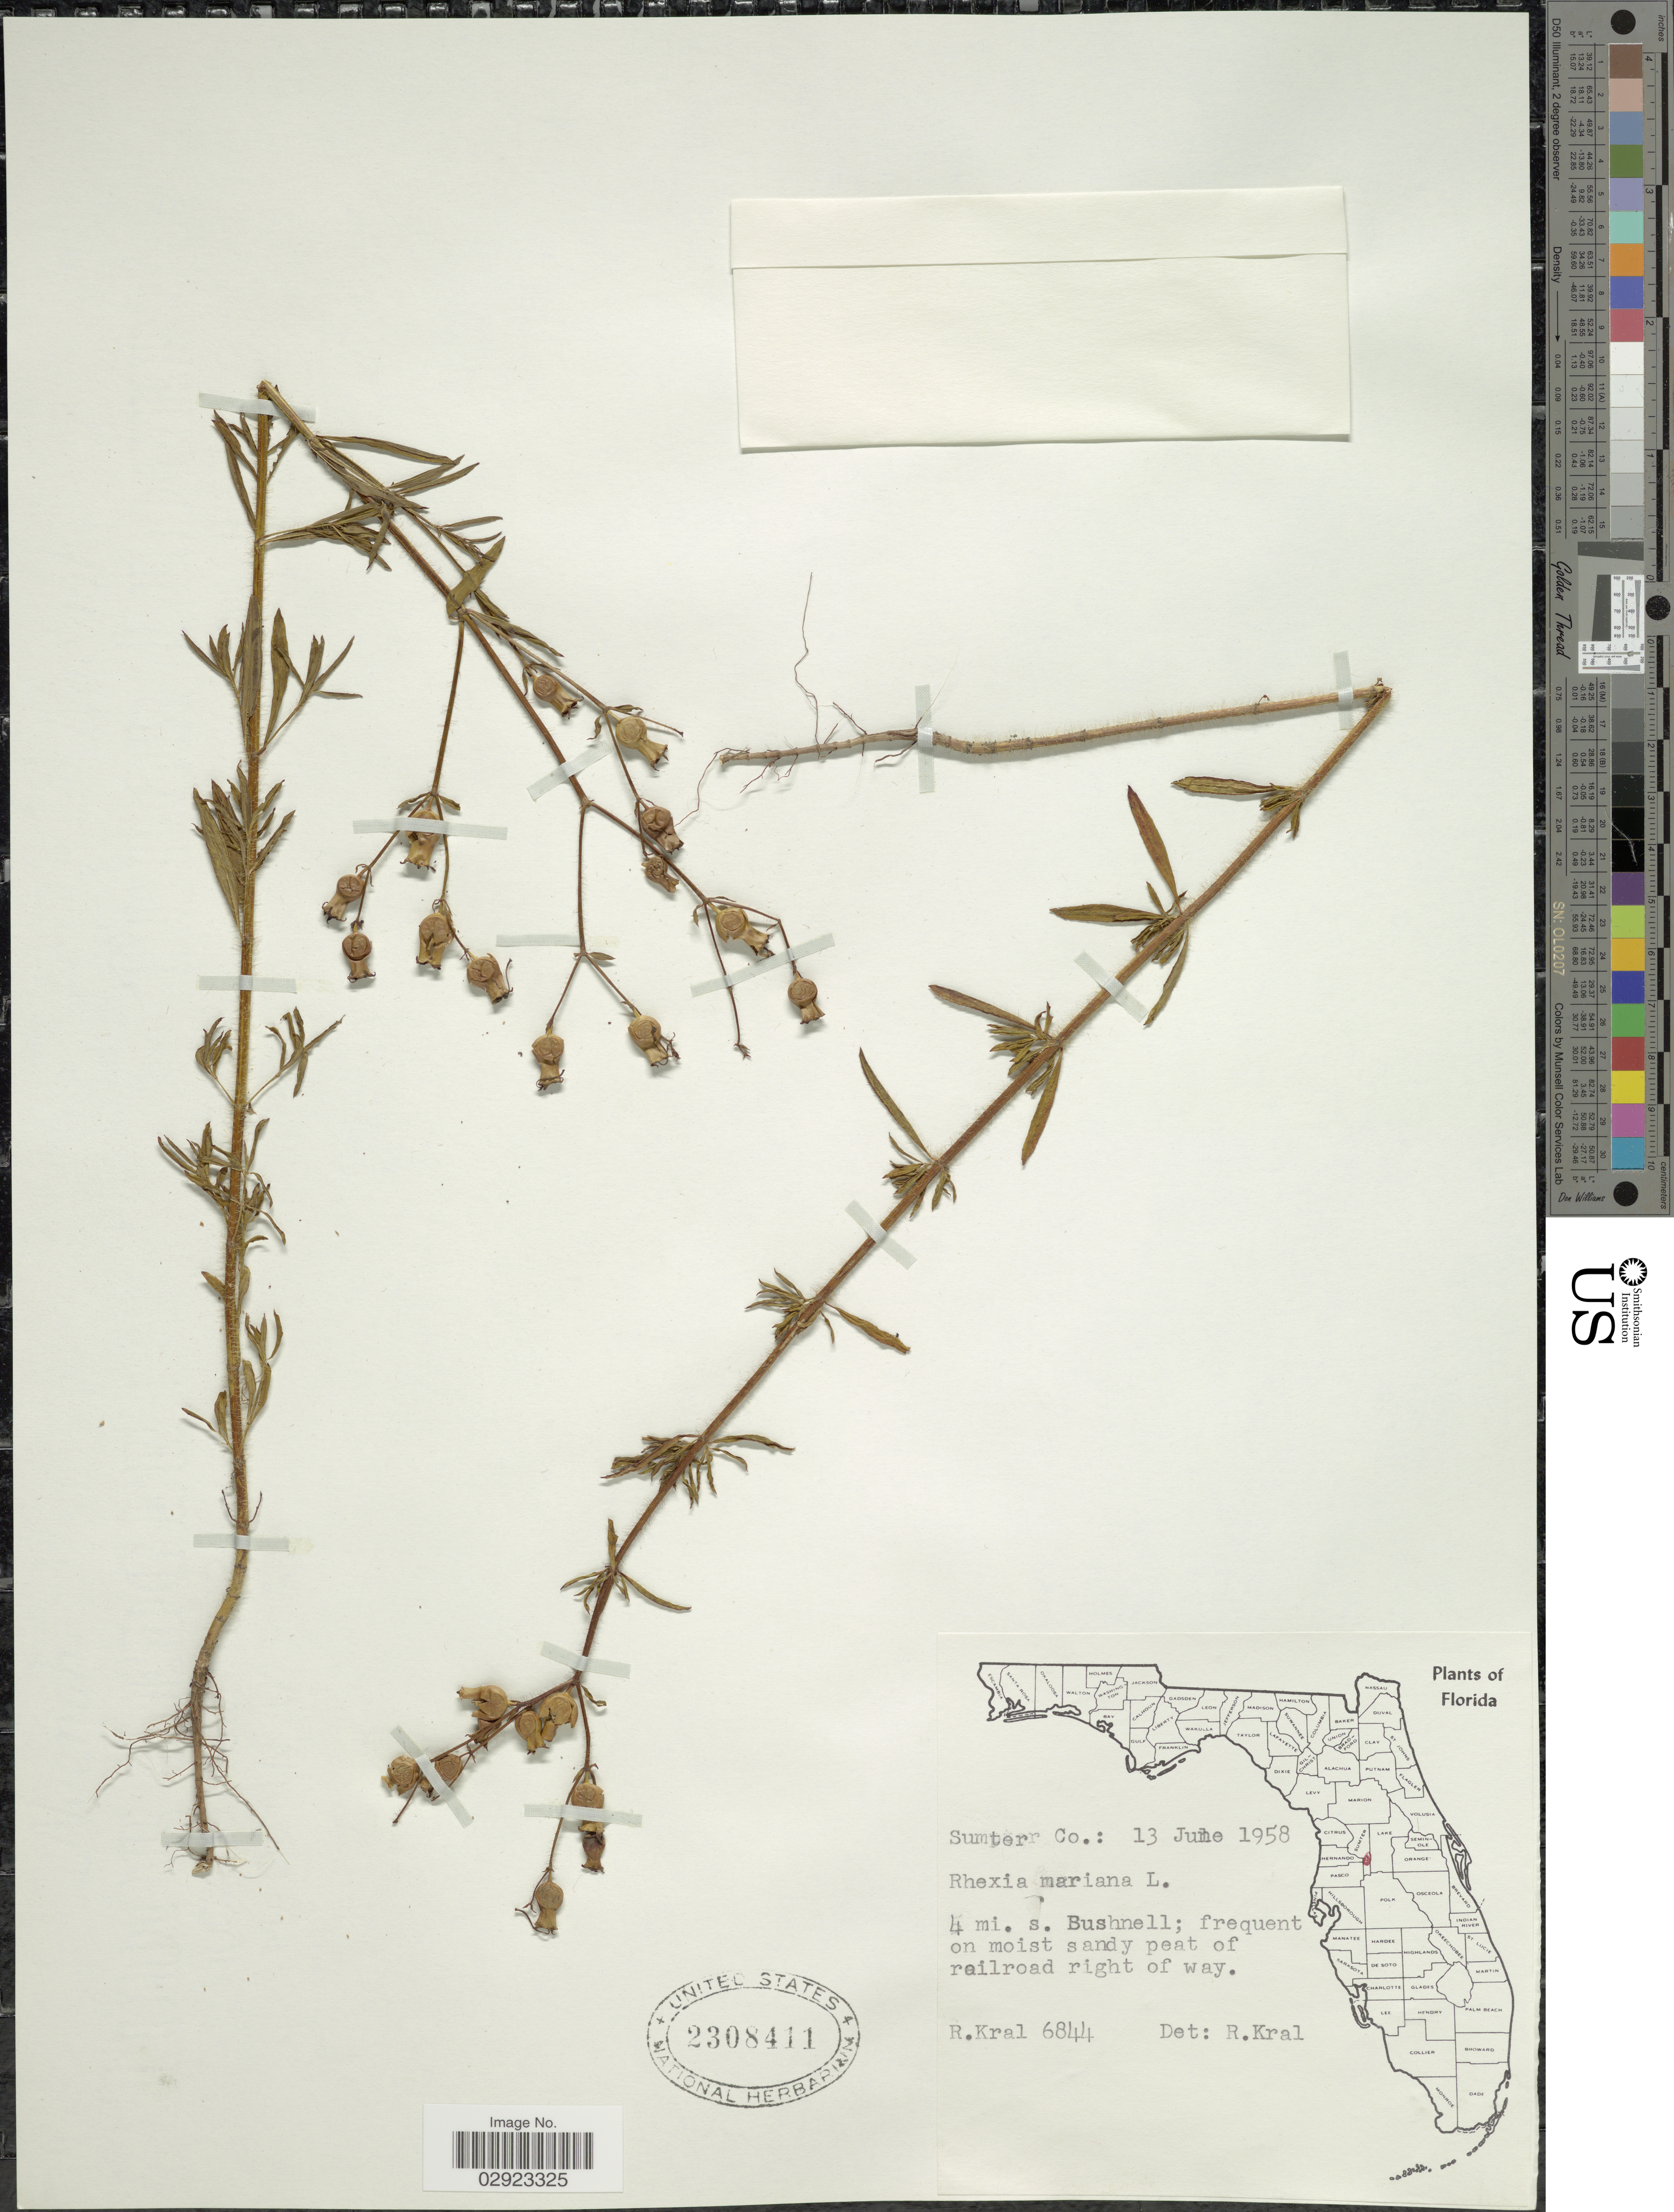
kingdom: Plantae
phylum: Tracheophyta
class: Magnoliopsida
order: Myrtales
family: Melastomataceae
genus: Rhexia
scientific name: Rhexia mariana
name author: L.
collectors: R. Kral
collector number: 6844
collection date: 1958-06-13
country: United States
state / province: Florida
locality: Sumter Co., 4 mi. s. Bushnell.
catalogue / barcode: US 2308411